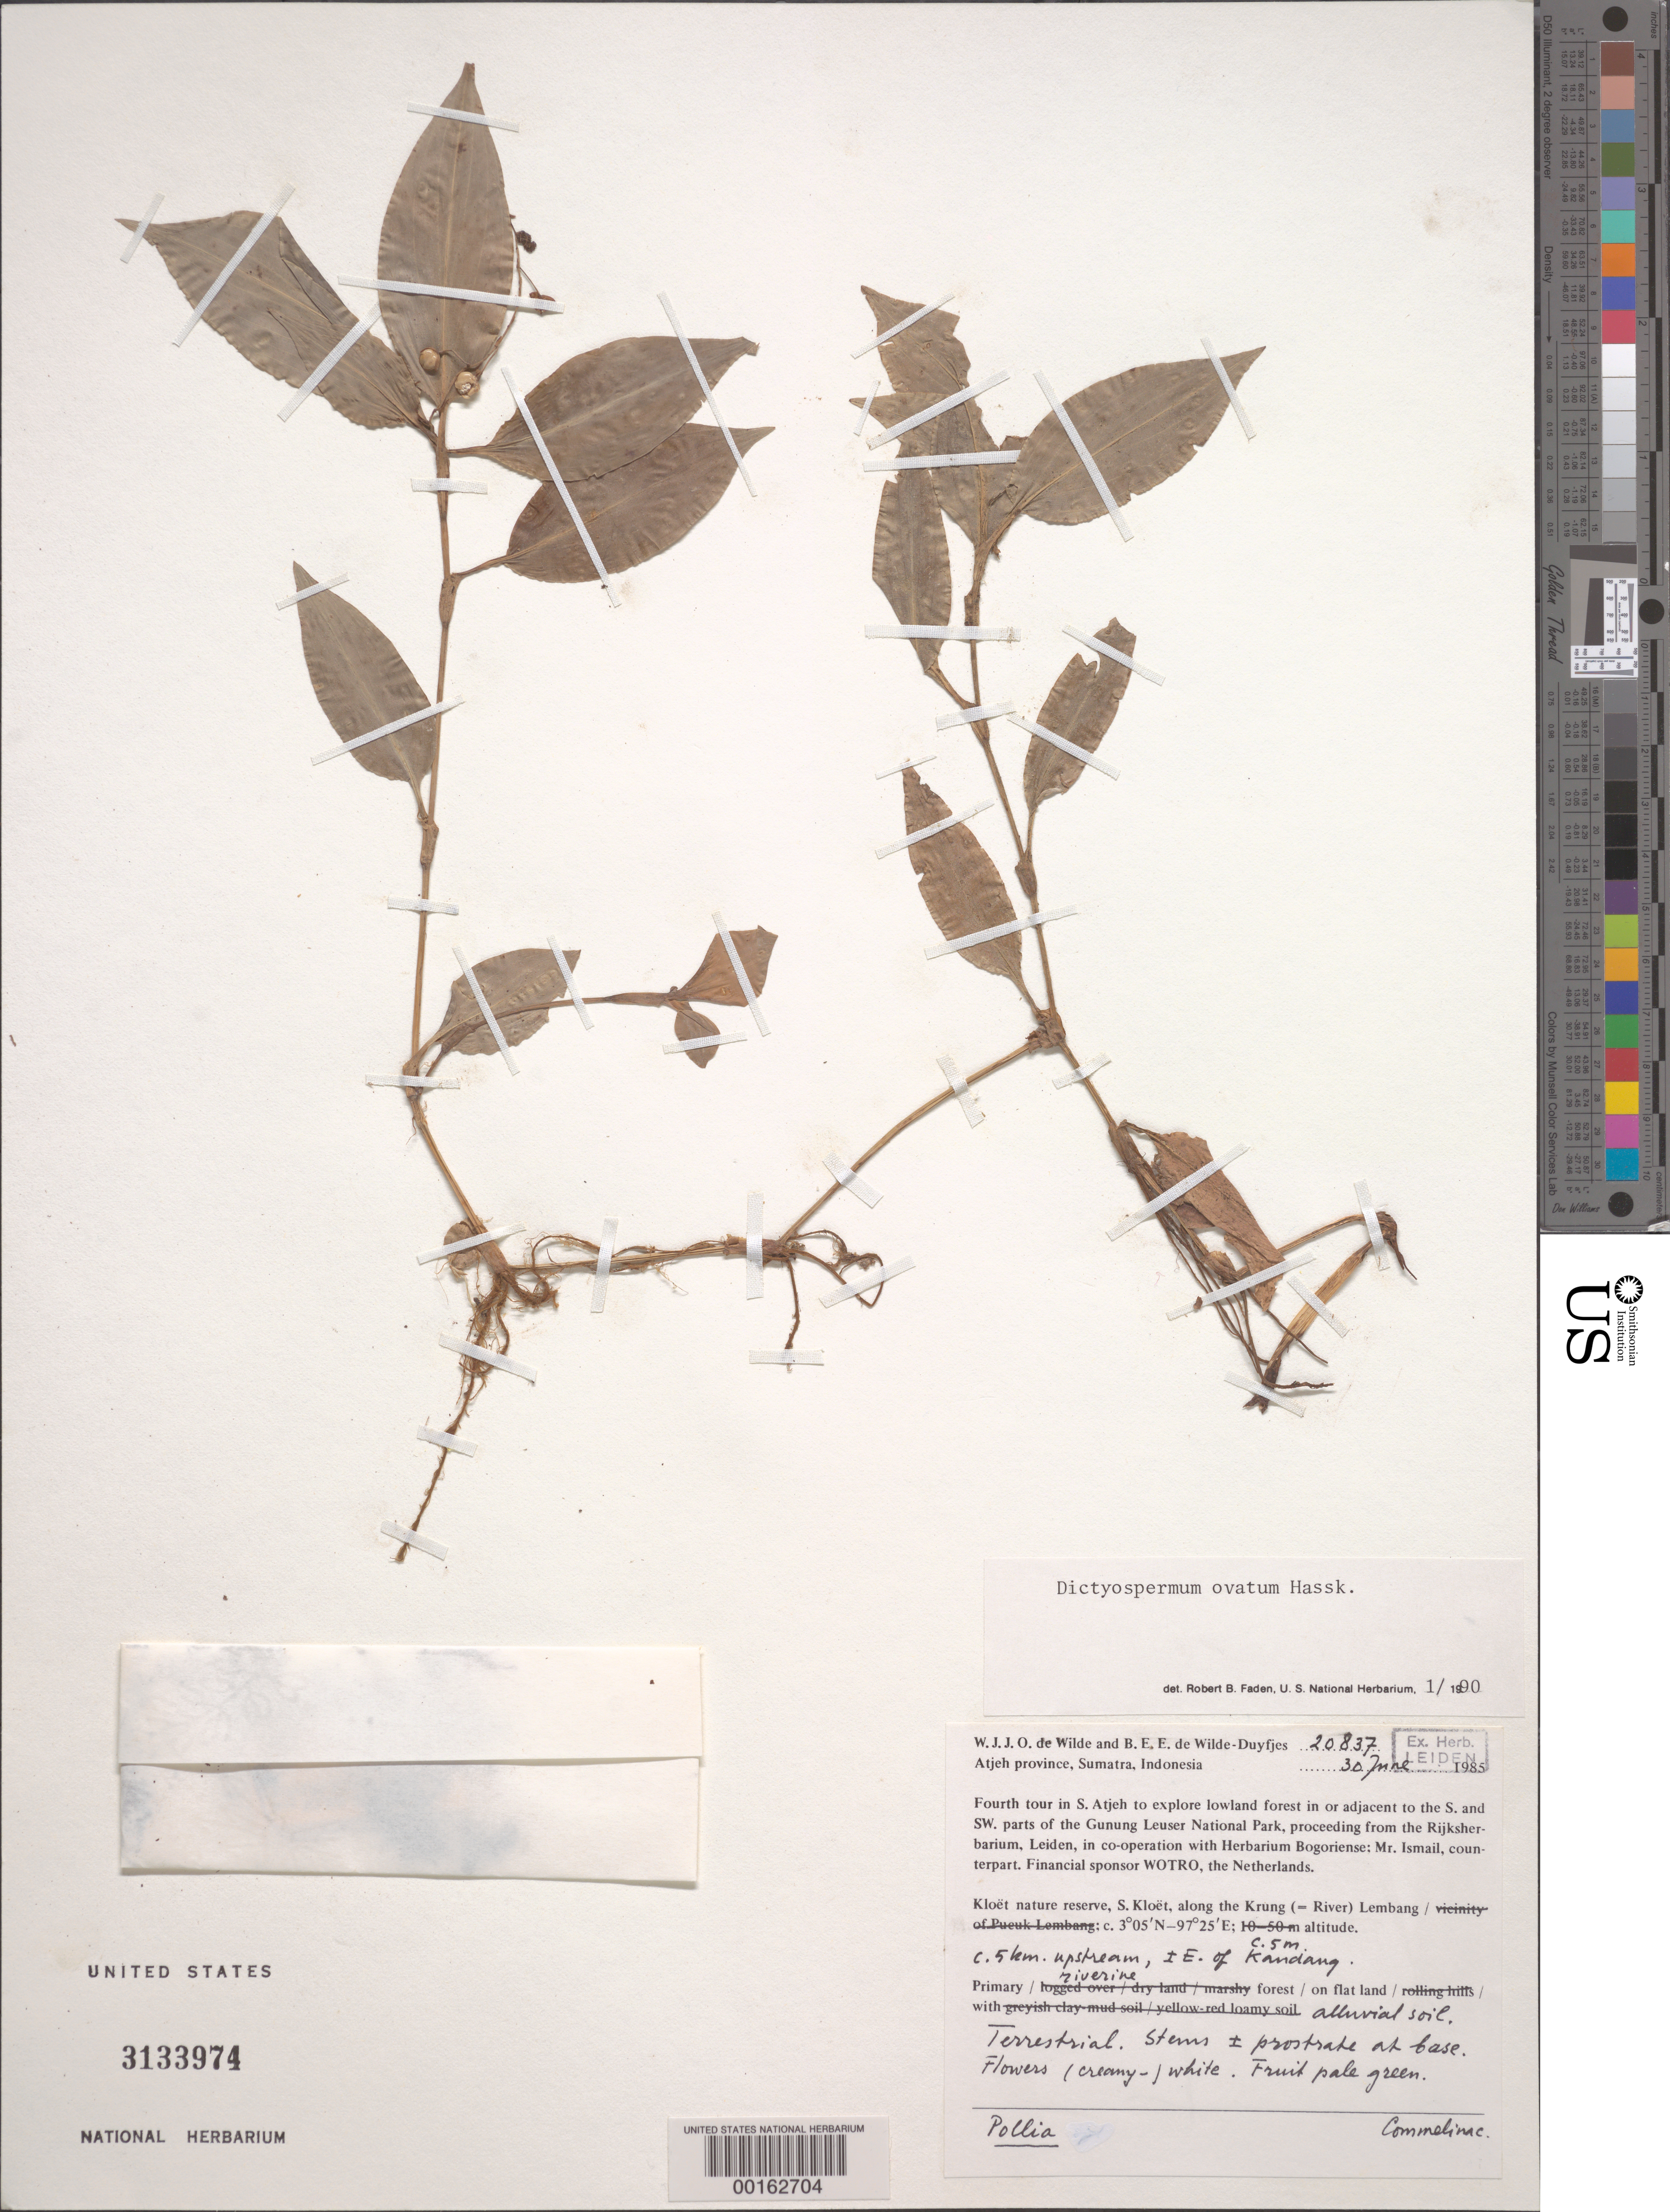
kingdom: Plantae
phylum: Tracheophyta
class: Liliopsida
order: Commelinales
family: Commelinaceae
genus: Dictyospermum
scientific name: Dictyospermum ovatum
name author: Hassk.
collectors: W. J. de Wilde & B. E. de Wilde-Duyfjes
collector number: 20837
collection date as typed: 30 Jun 1985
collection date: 1985-06-30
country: Indonesia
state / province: Sumatra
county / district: Aceh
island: Sumatra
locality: S and sw parts of the gunung luser national park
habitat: Upstream, riverine forest on flat land with alluvial soil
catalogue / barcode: US 3133974